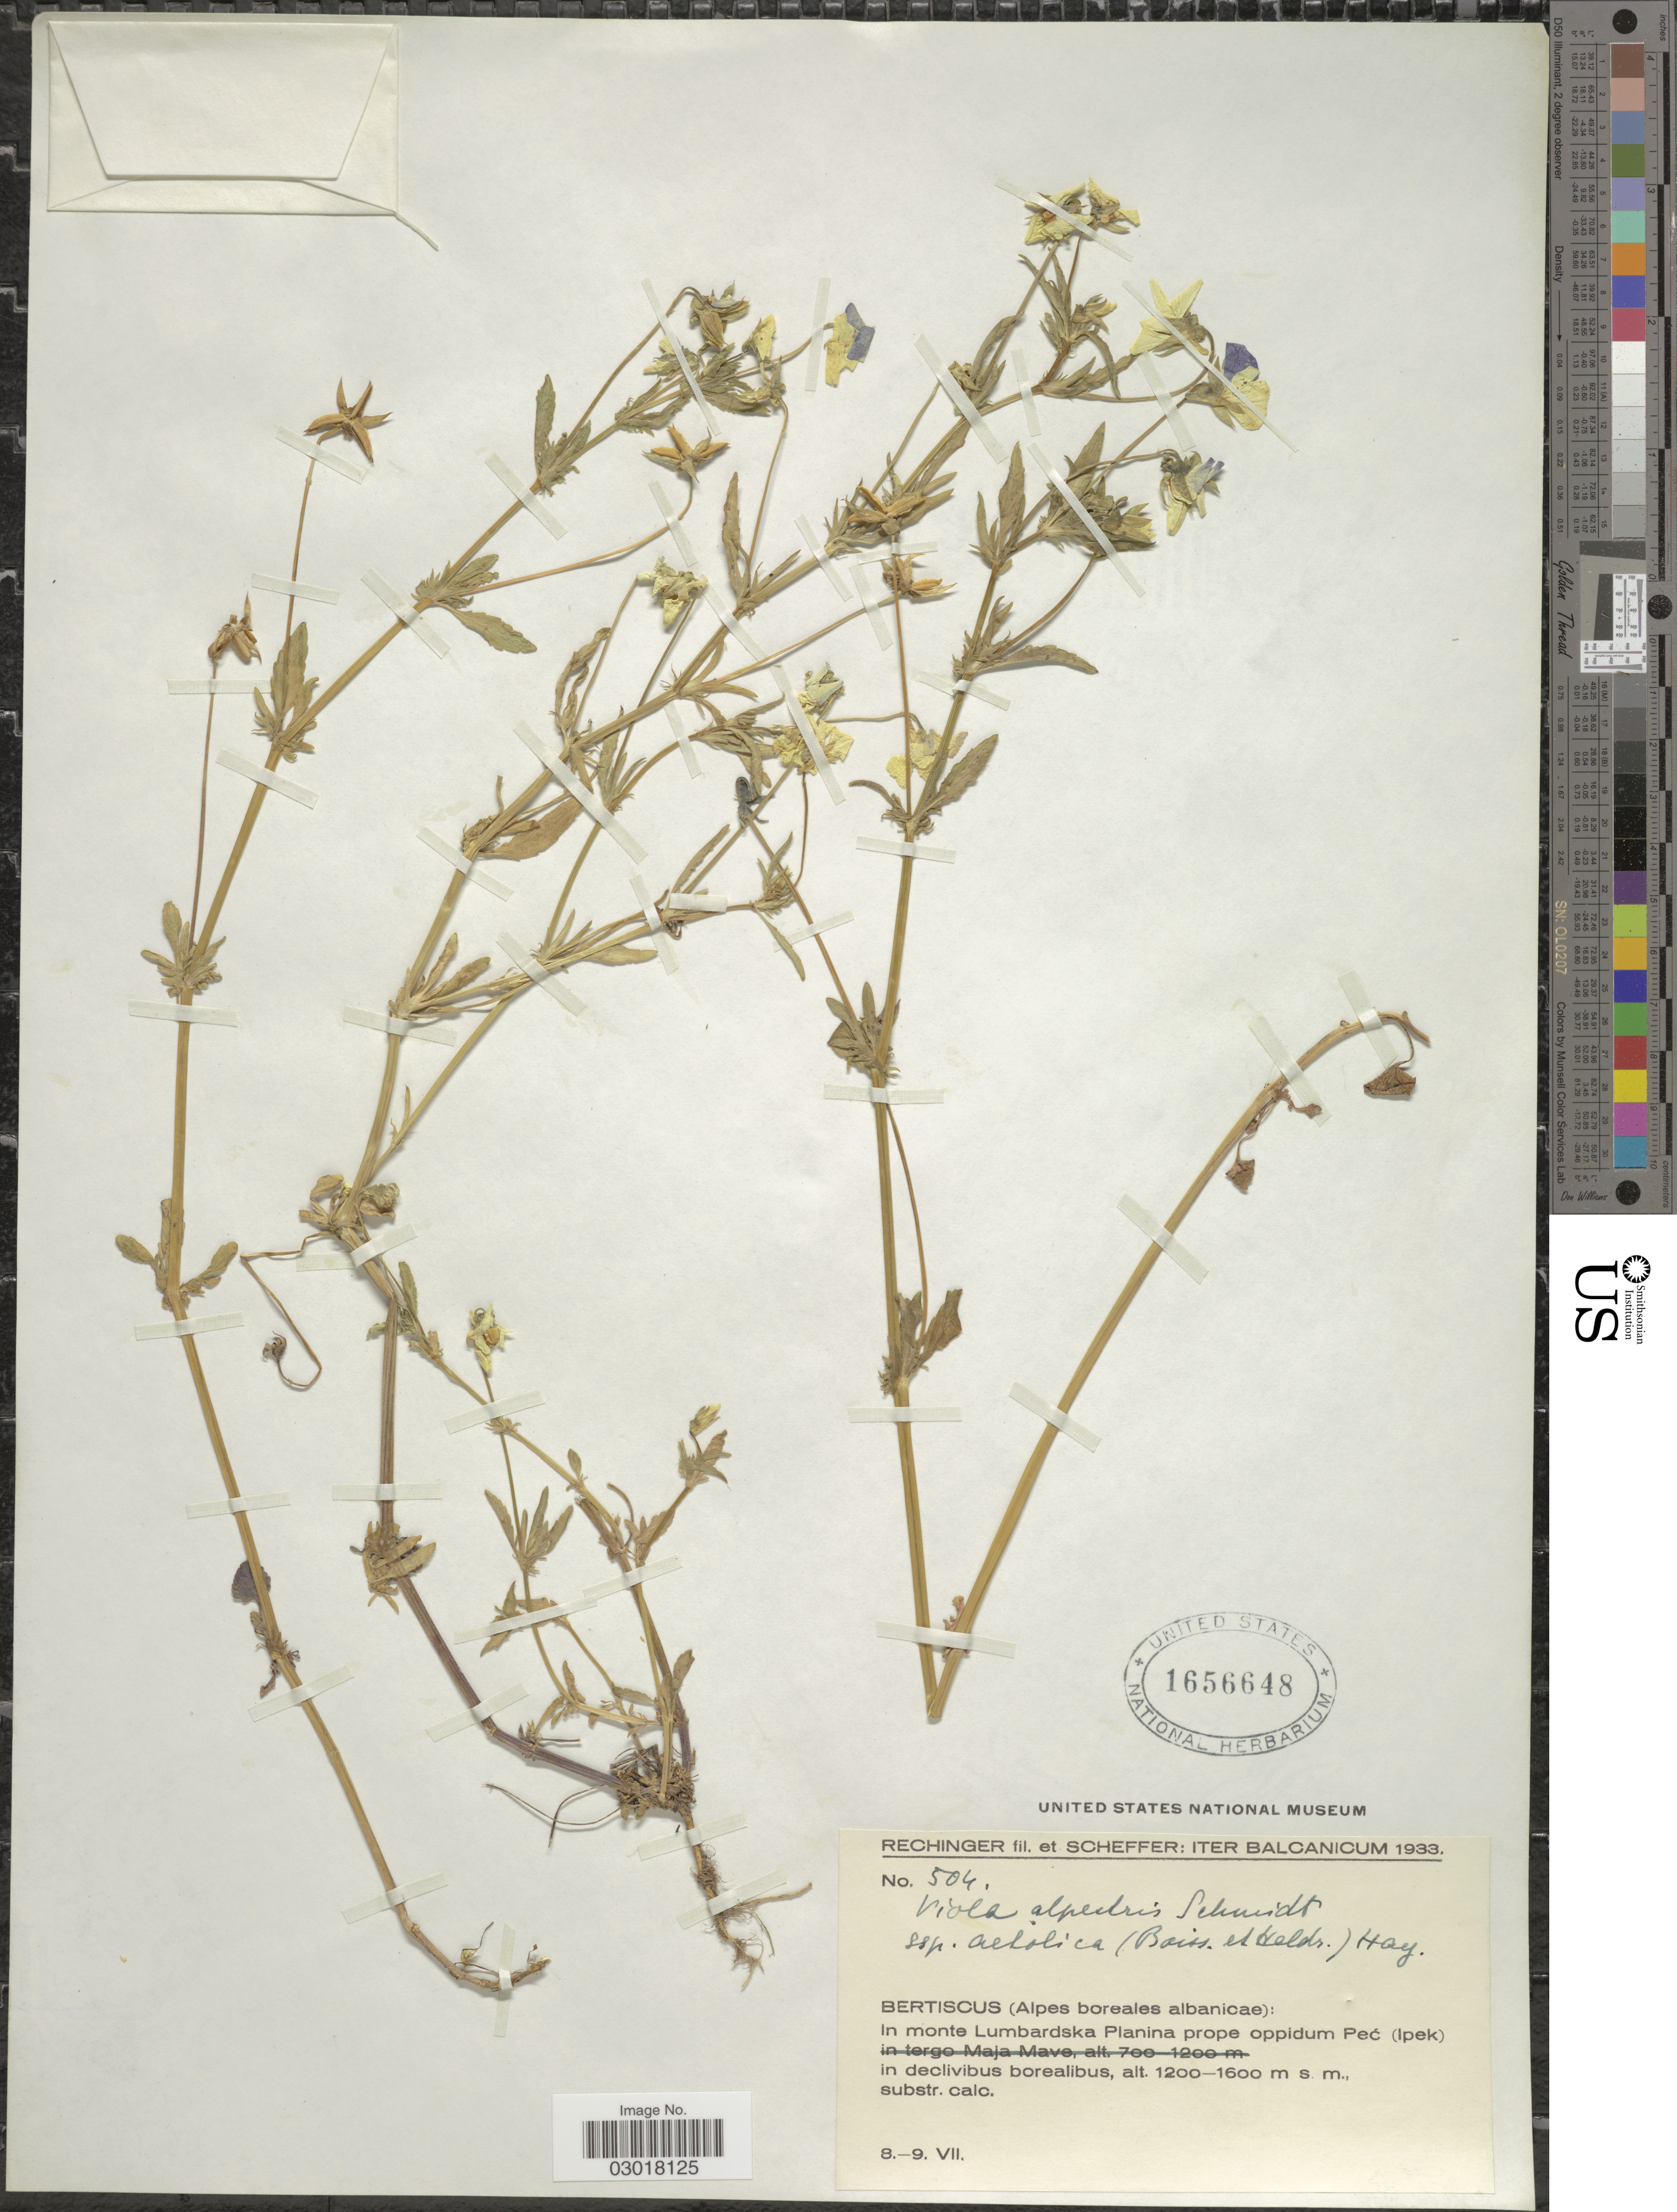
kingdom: Plantae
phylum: Tracheophyta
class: Magnoliopsida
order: Malpighiales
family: Violaceae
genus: Viola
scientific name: Viola alpestris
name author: Jord.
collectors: -- Rechinger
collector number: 504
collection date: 1933-07-08/1933-07-09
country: Kosovo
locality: Balcanicum. Bertiscus (Alpes boreales albanicae): In monte Lumbardska Planina prope oppidum Pec (Ipek).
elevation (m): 1200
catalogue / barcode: US 1656648